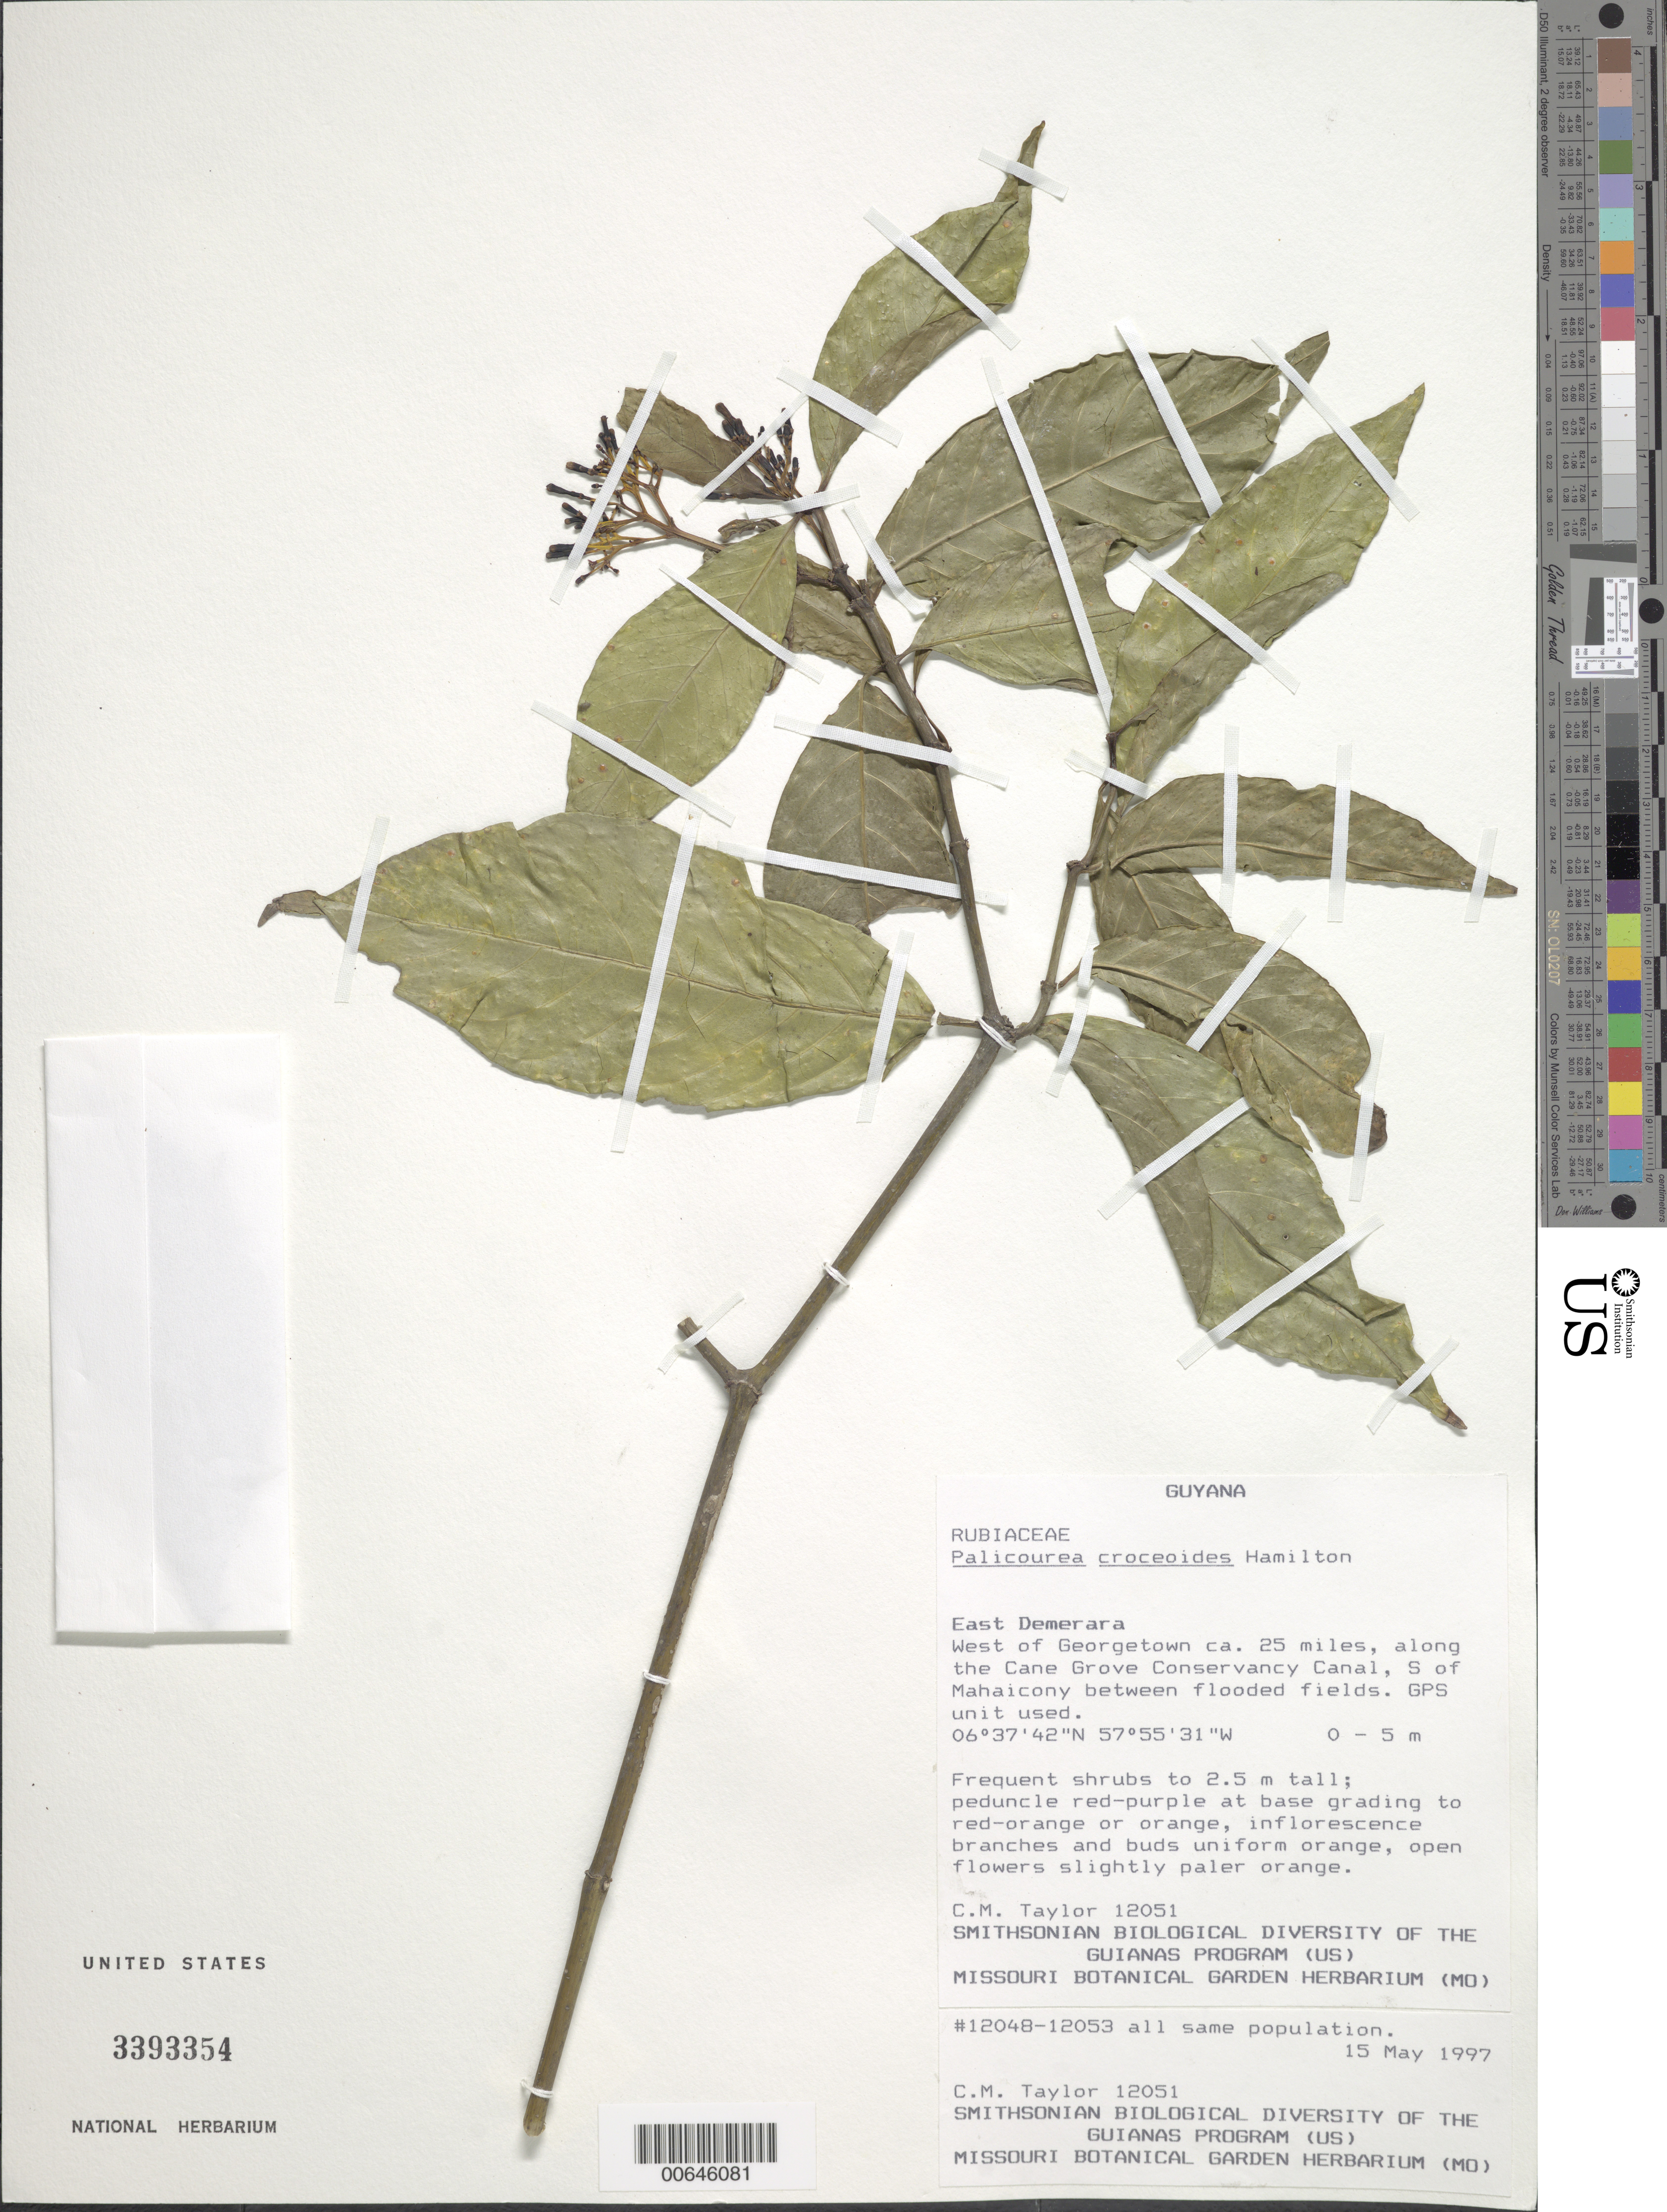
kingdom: Plantae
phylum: Tracheophyta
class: Magnoliopsida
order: Gentianales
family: Rubiaceae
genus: Palicourea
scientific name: Palicourea croceoides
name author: Desv. ex Ham.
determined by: Taylor, Charlotte M.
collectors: C. M. Taylor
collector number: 12051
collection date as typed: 15 May 1997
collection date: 1997-05-15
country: Guyana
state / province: Demerara-Mahaica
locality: Georgetown, 25 mi. W, along Cane Grove Conservancy Canal, S of Mahaicony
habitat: Between flooded fields. Frequent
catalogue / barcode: US 3393354